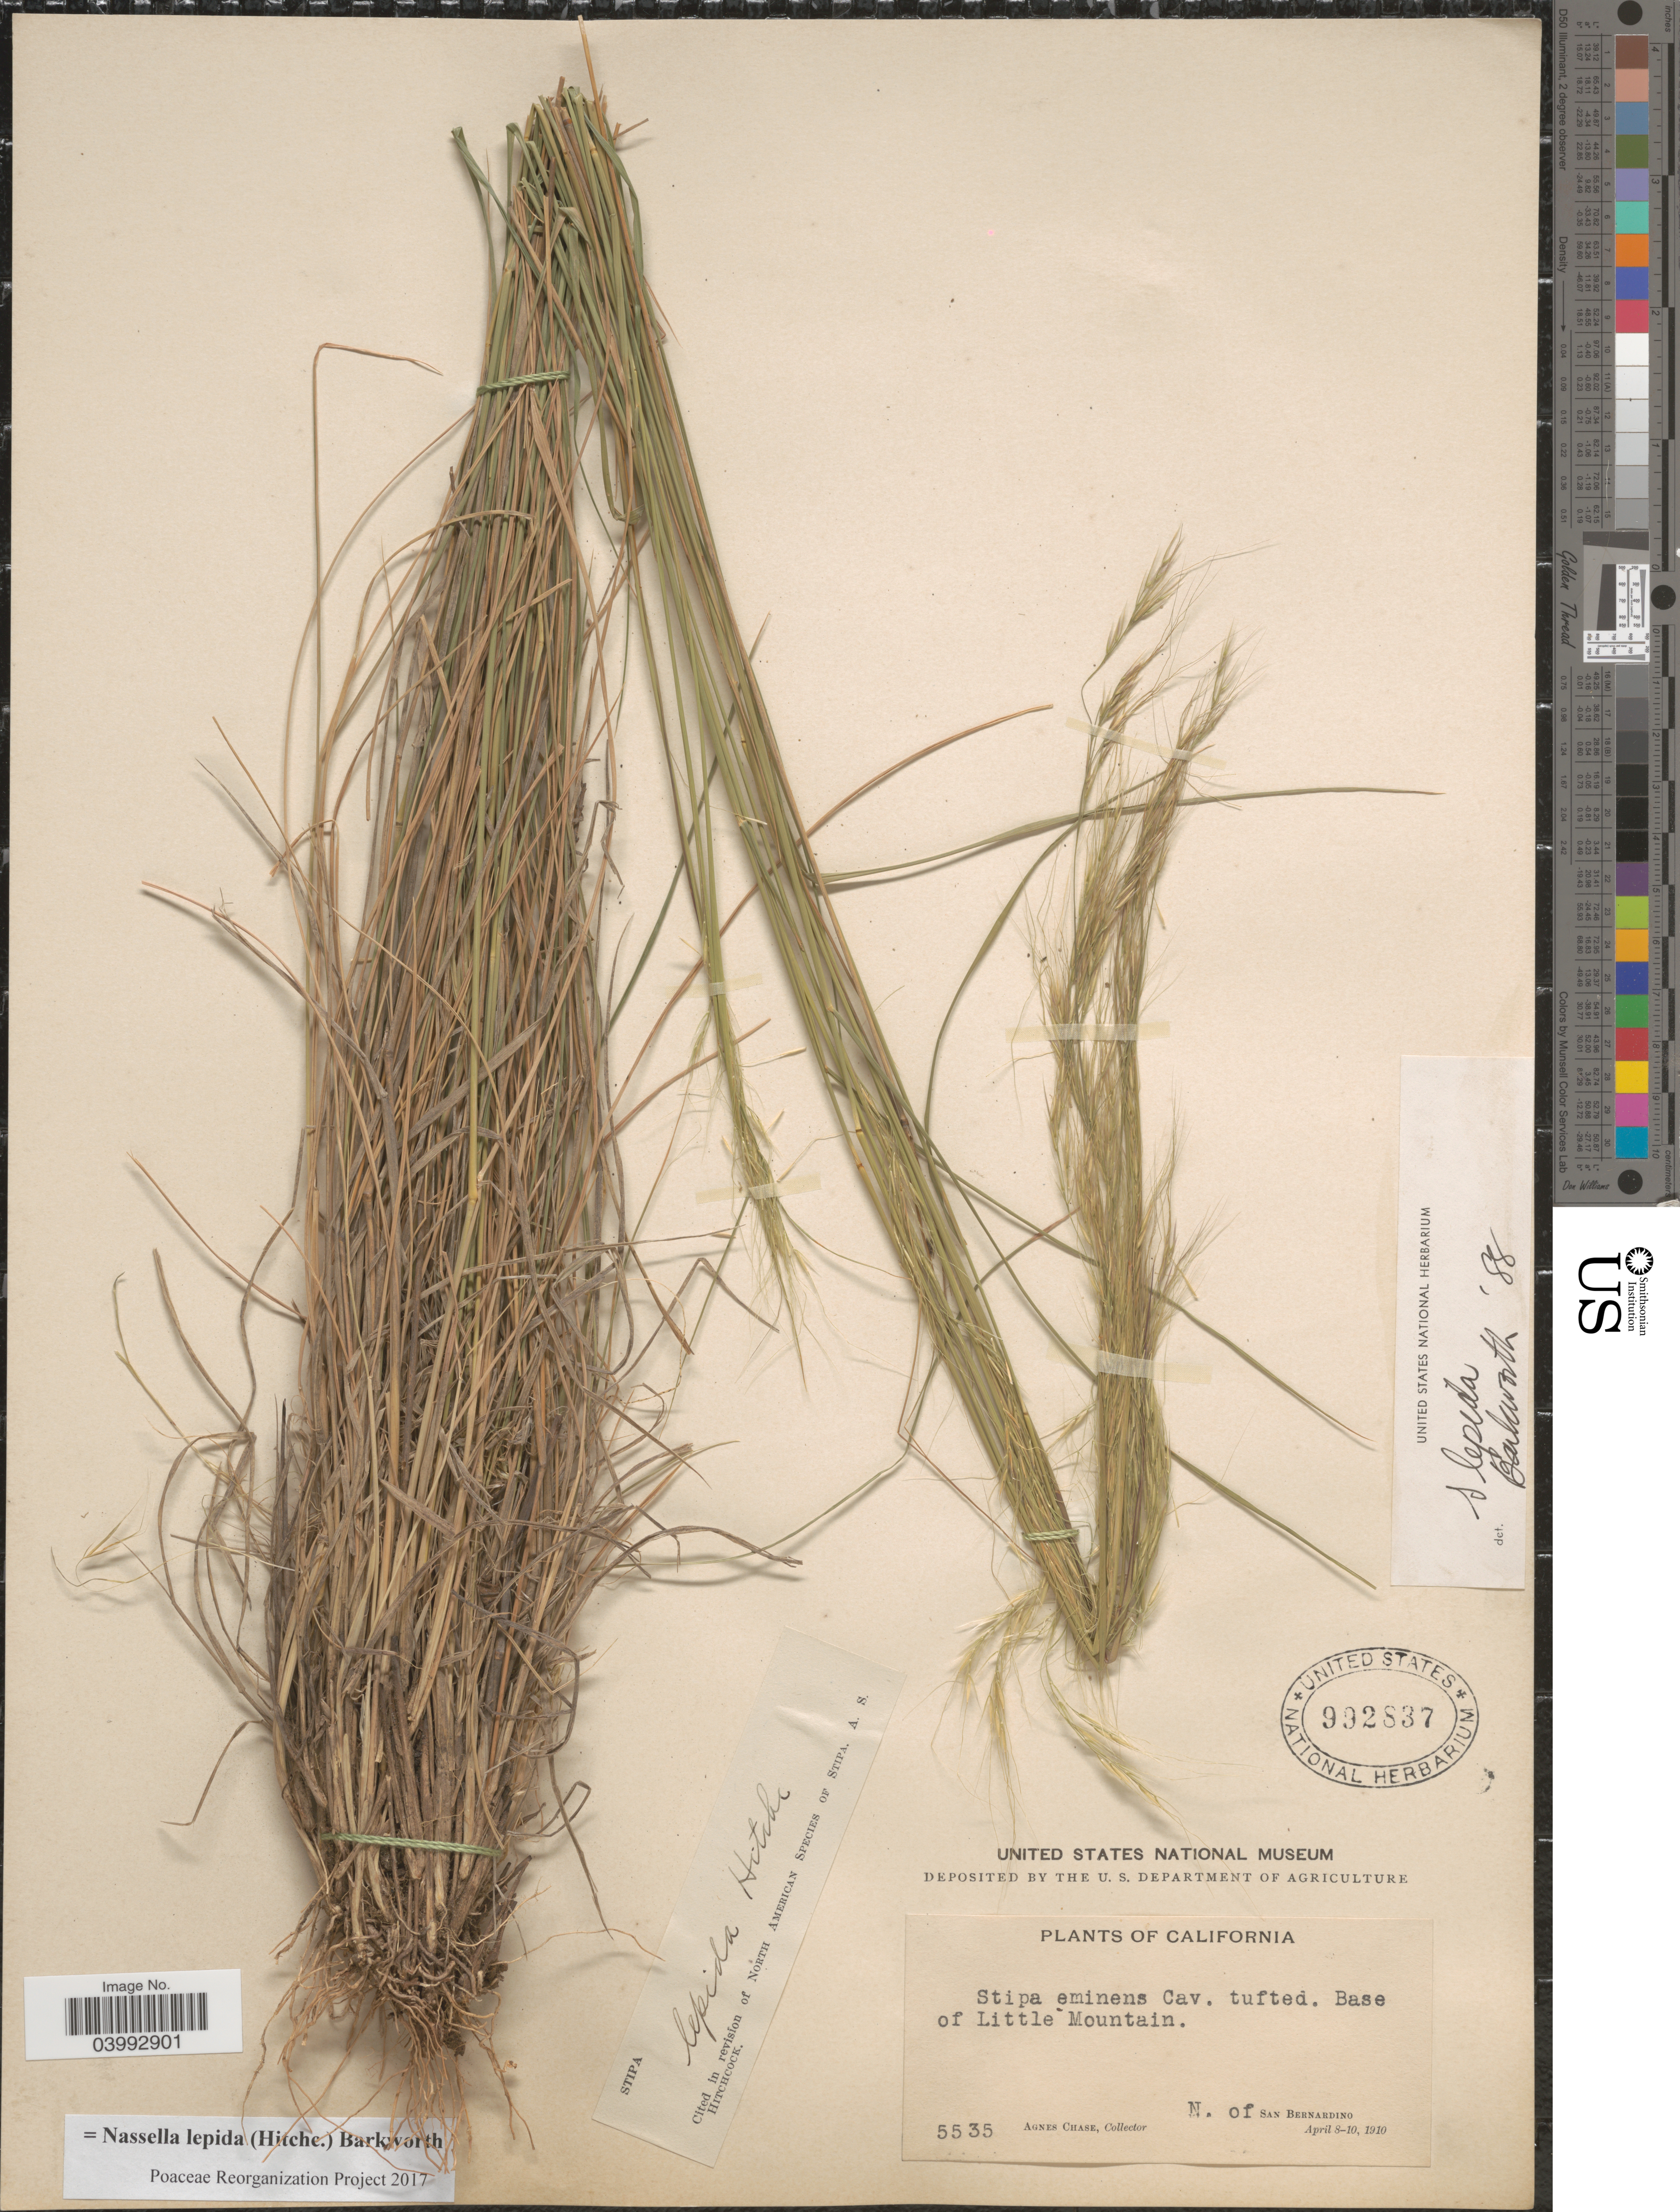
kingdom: Plantae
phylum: Tracheophyta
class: Liliopsida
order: Poales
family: Poaceae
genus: Nassella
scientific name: Nassella lepida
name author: (Hitchc.) Barkworth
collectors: A. Chase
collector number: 5535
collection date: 1910-04-08/1910-04-10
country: United States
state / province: California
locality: Base of Little Mountain. N. of San Bernardino.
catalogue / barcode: US 992837